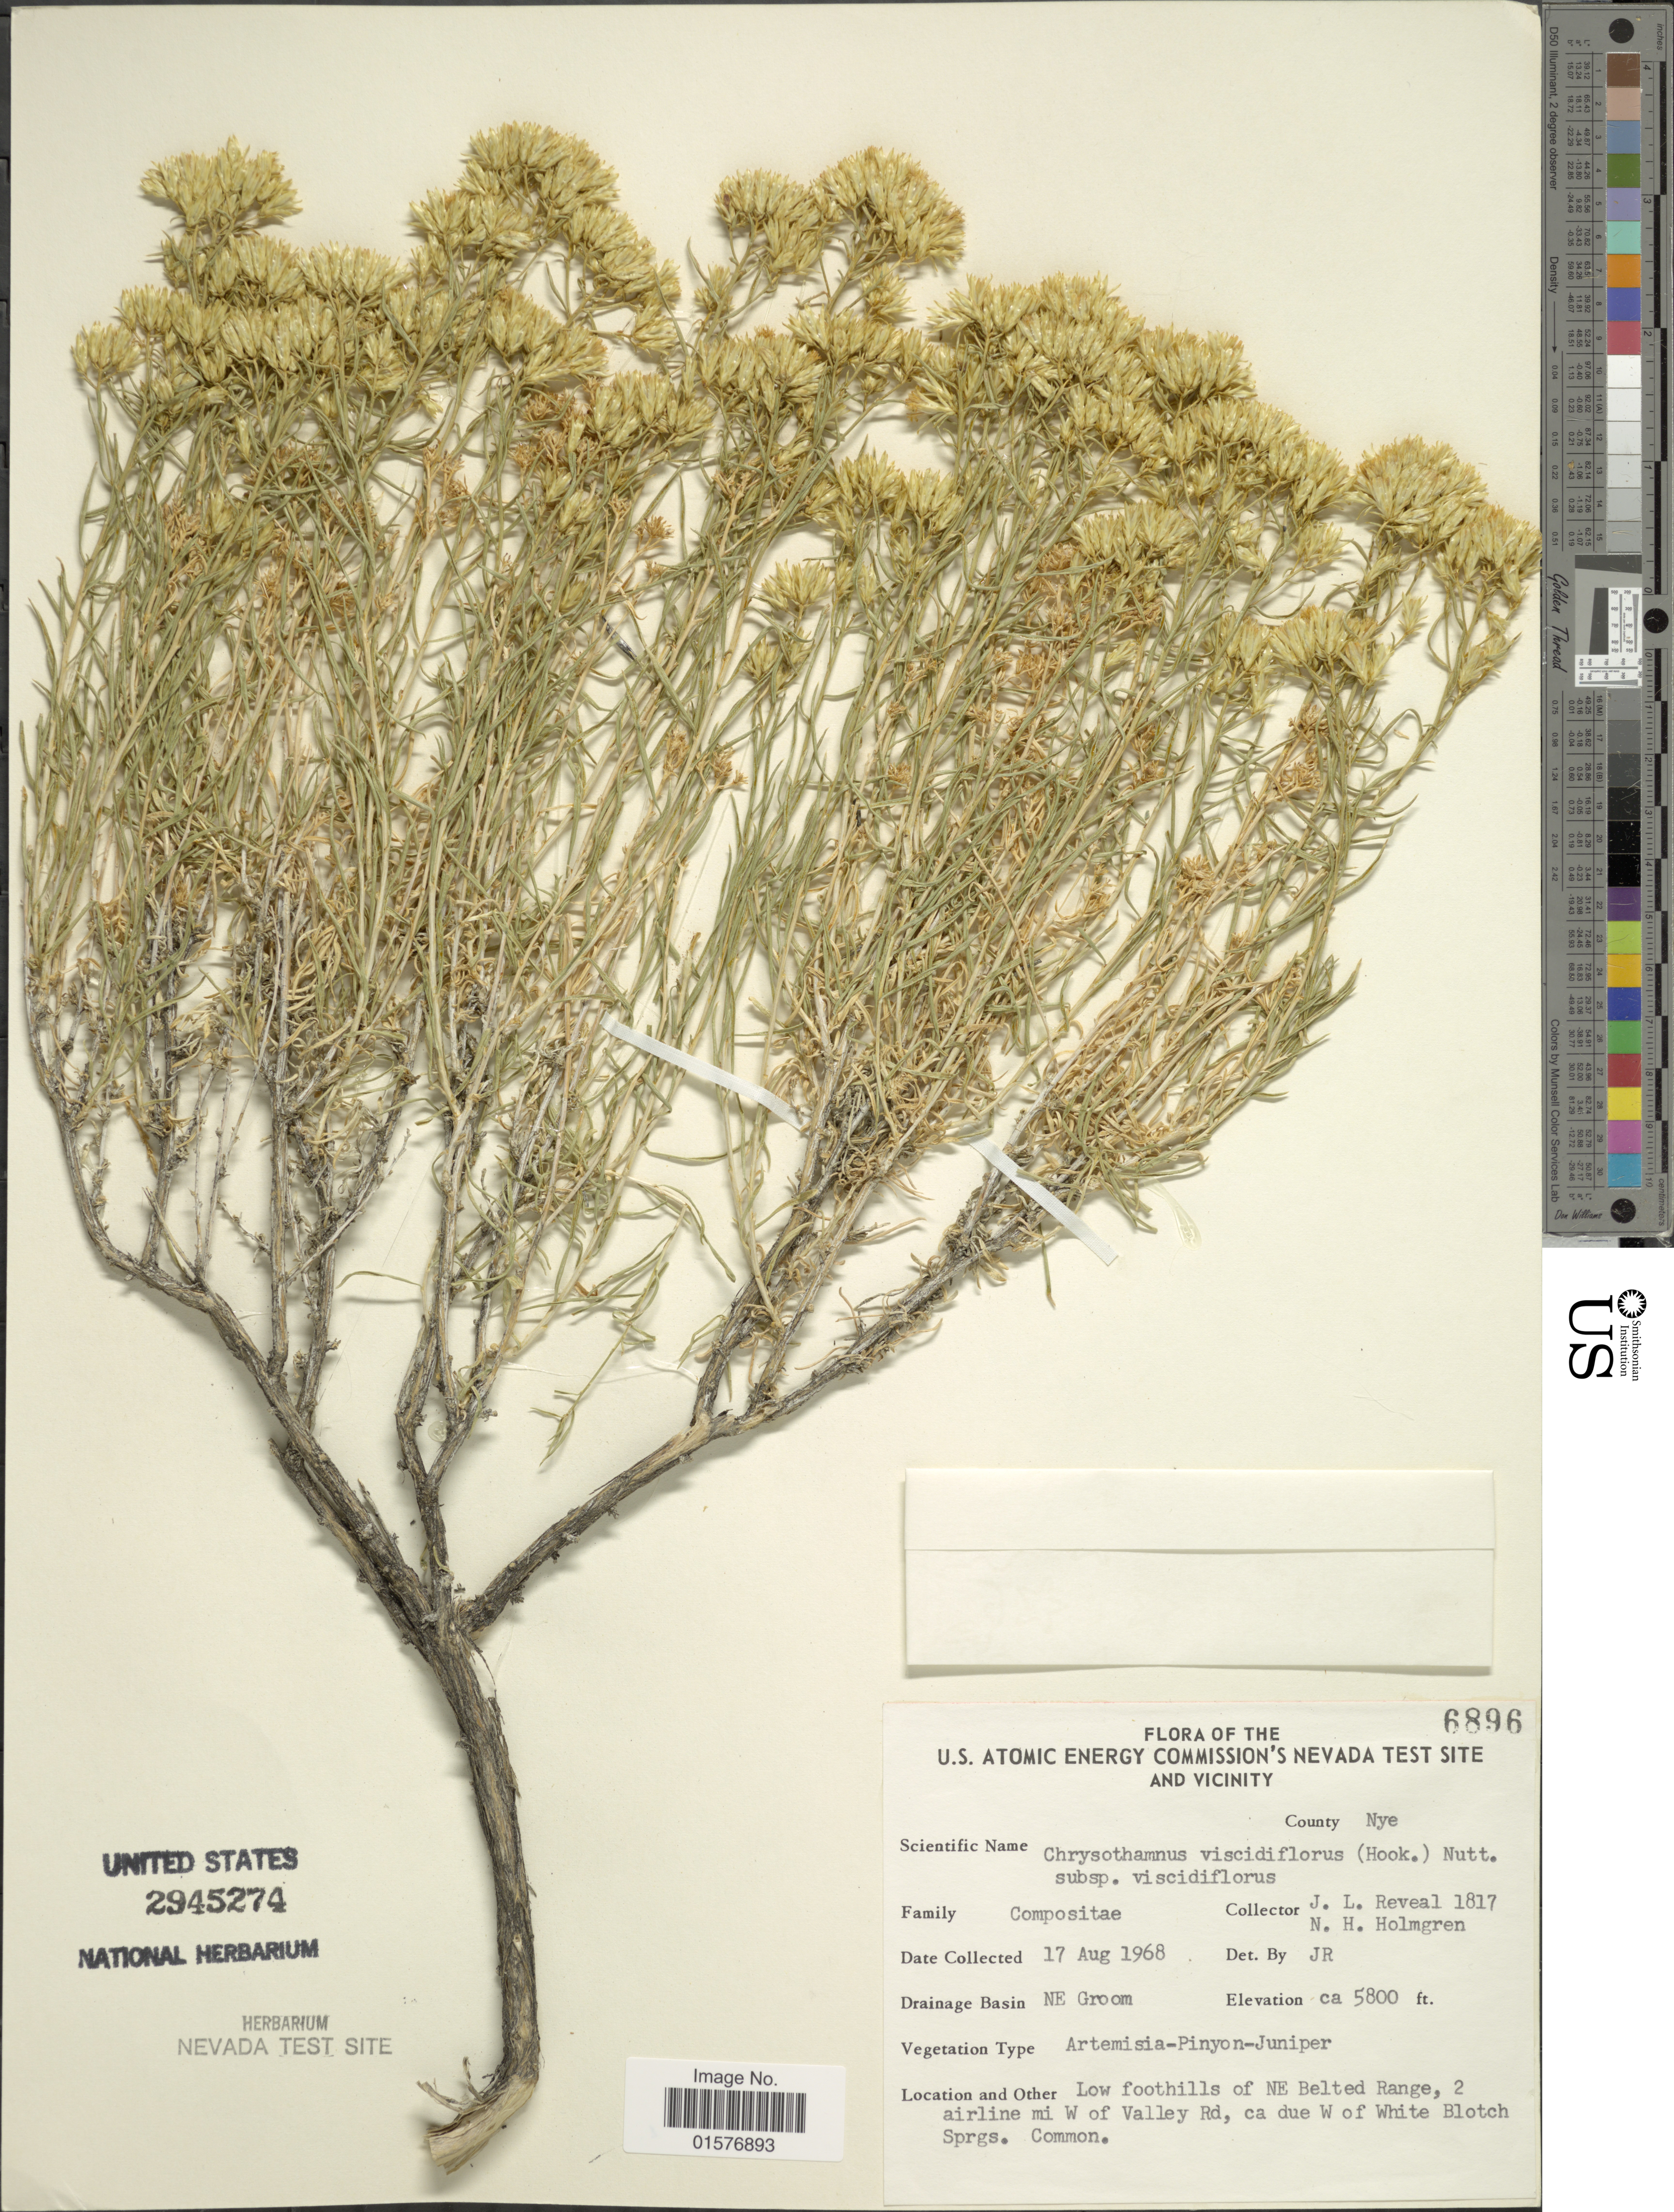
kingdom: Plantae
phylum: Tracheophyta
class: Magnoliopsida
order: Asterales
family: Asteraceae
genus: Chrysothamnus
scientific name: Chrysothamnus viscidiflorus subsp. viscidiflorus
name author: (Hook.) Nutt.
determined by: Urbatsch, Lowell E., Curator (LSU), Louisiana State University (UNITED STATES)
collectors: J. L. Reveal & N. H. Holmgren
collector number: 1817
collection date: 1968-08-17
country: United States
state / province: Nevada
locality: U.S. Atomic Energy Commission's Nevada Test Site And Vicinity, County Nye, Drainage Basin NE Groom, Low foothills of NE Belted Range, 2 airline mi W of Valley Rd, due W of White Blotch Sprgs.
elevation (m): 1768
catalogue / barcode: US 2945274